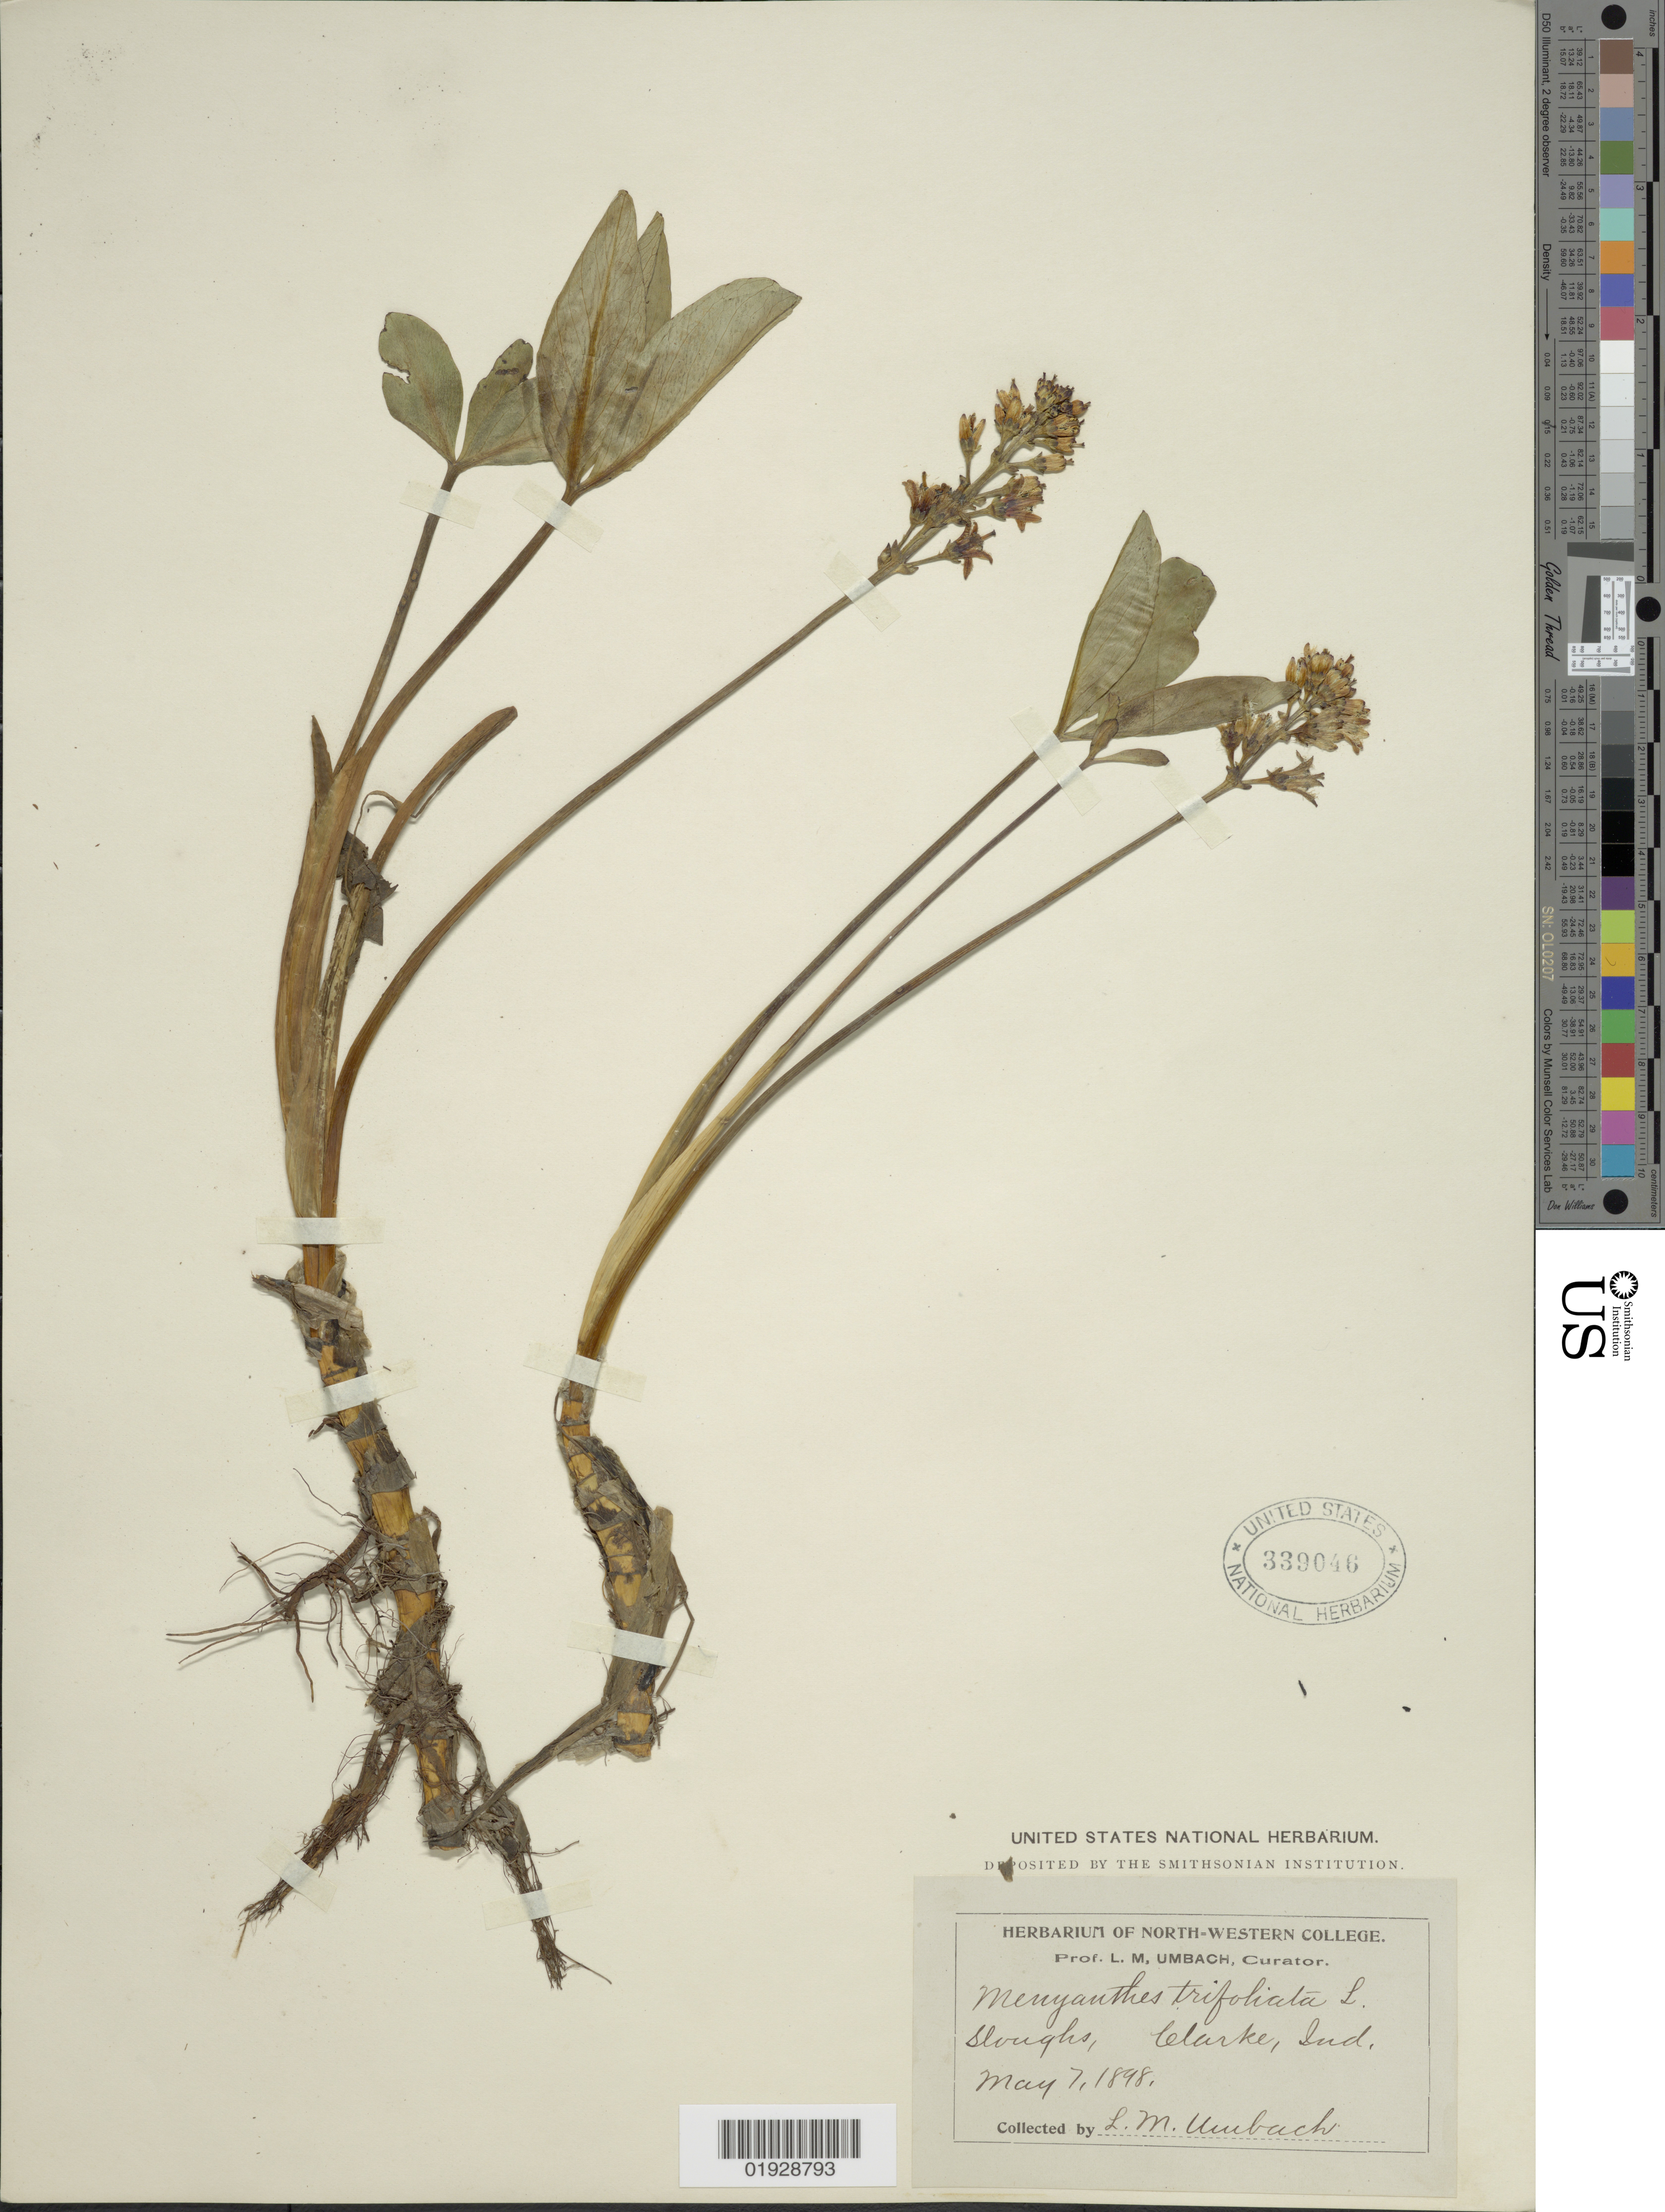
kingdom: Plantae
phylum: Tracheophyta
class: Magnoliopsida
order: Asterales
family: Menyanthaceae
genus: Menyanthes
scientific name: Menyanthes trifoliata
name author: L.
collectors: L. M. Umbach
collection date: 1898-05-07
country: United States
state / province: Indiana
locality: Clarke.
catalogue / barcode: US 339046